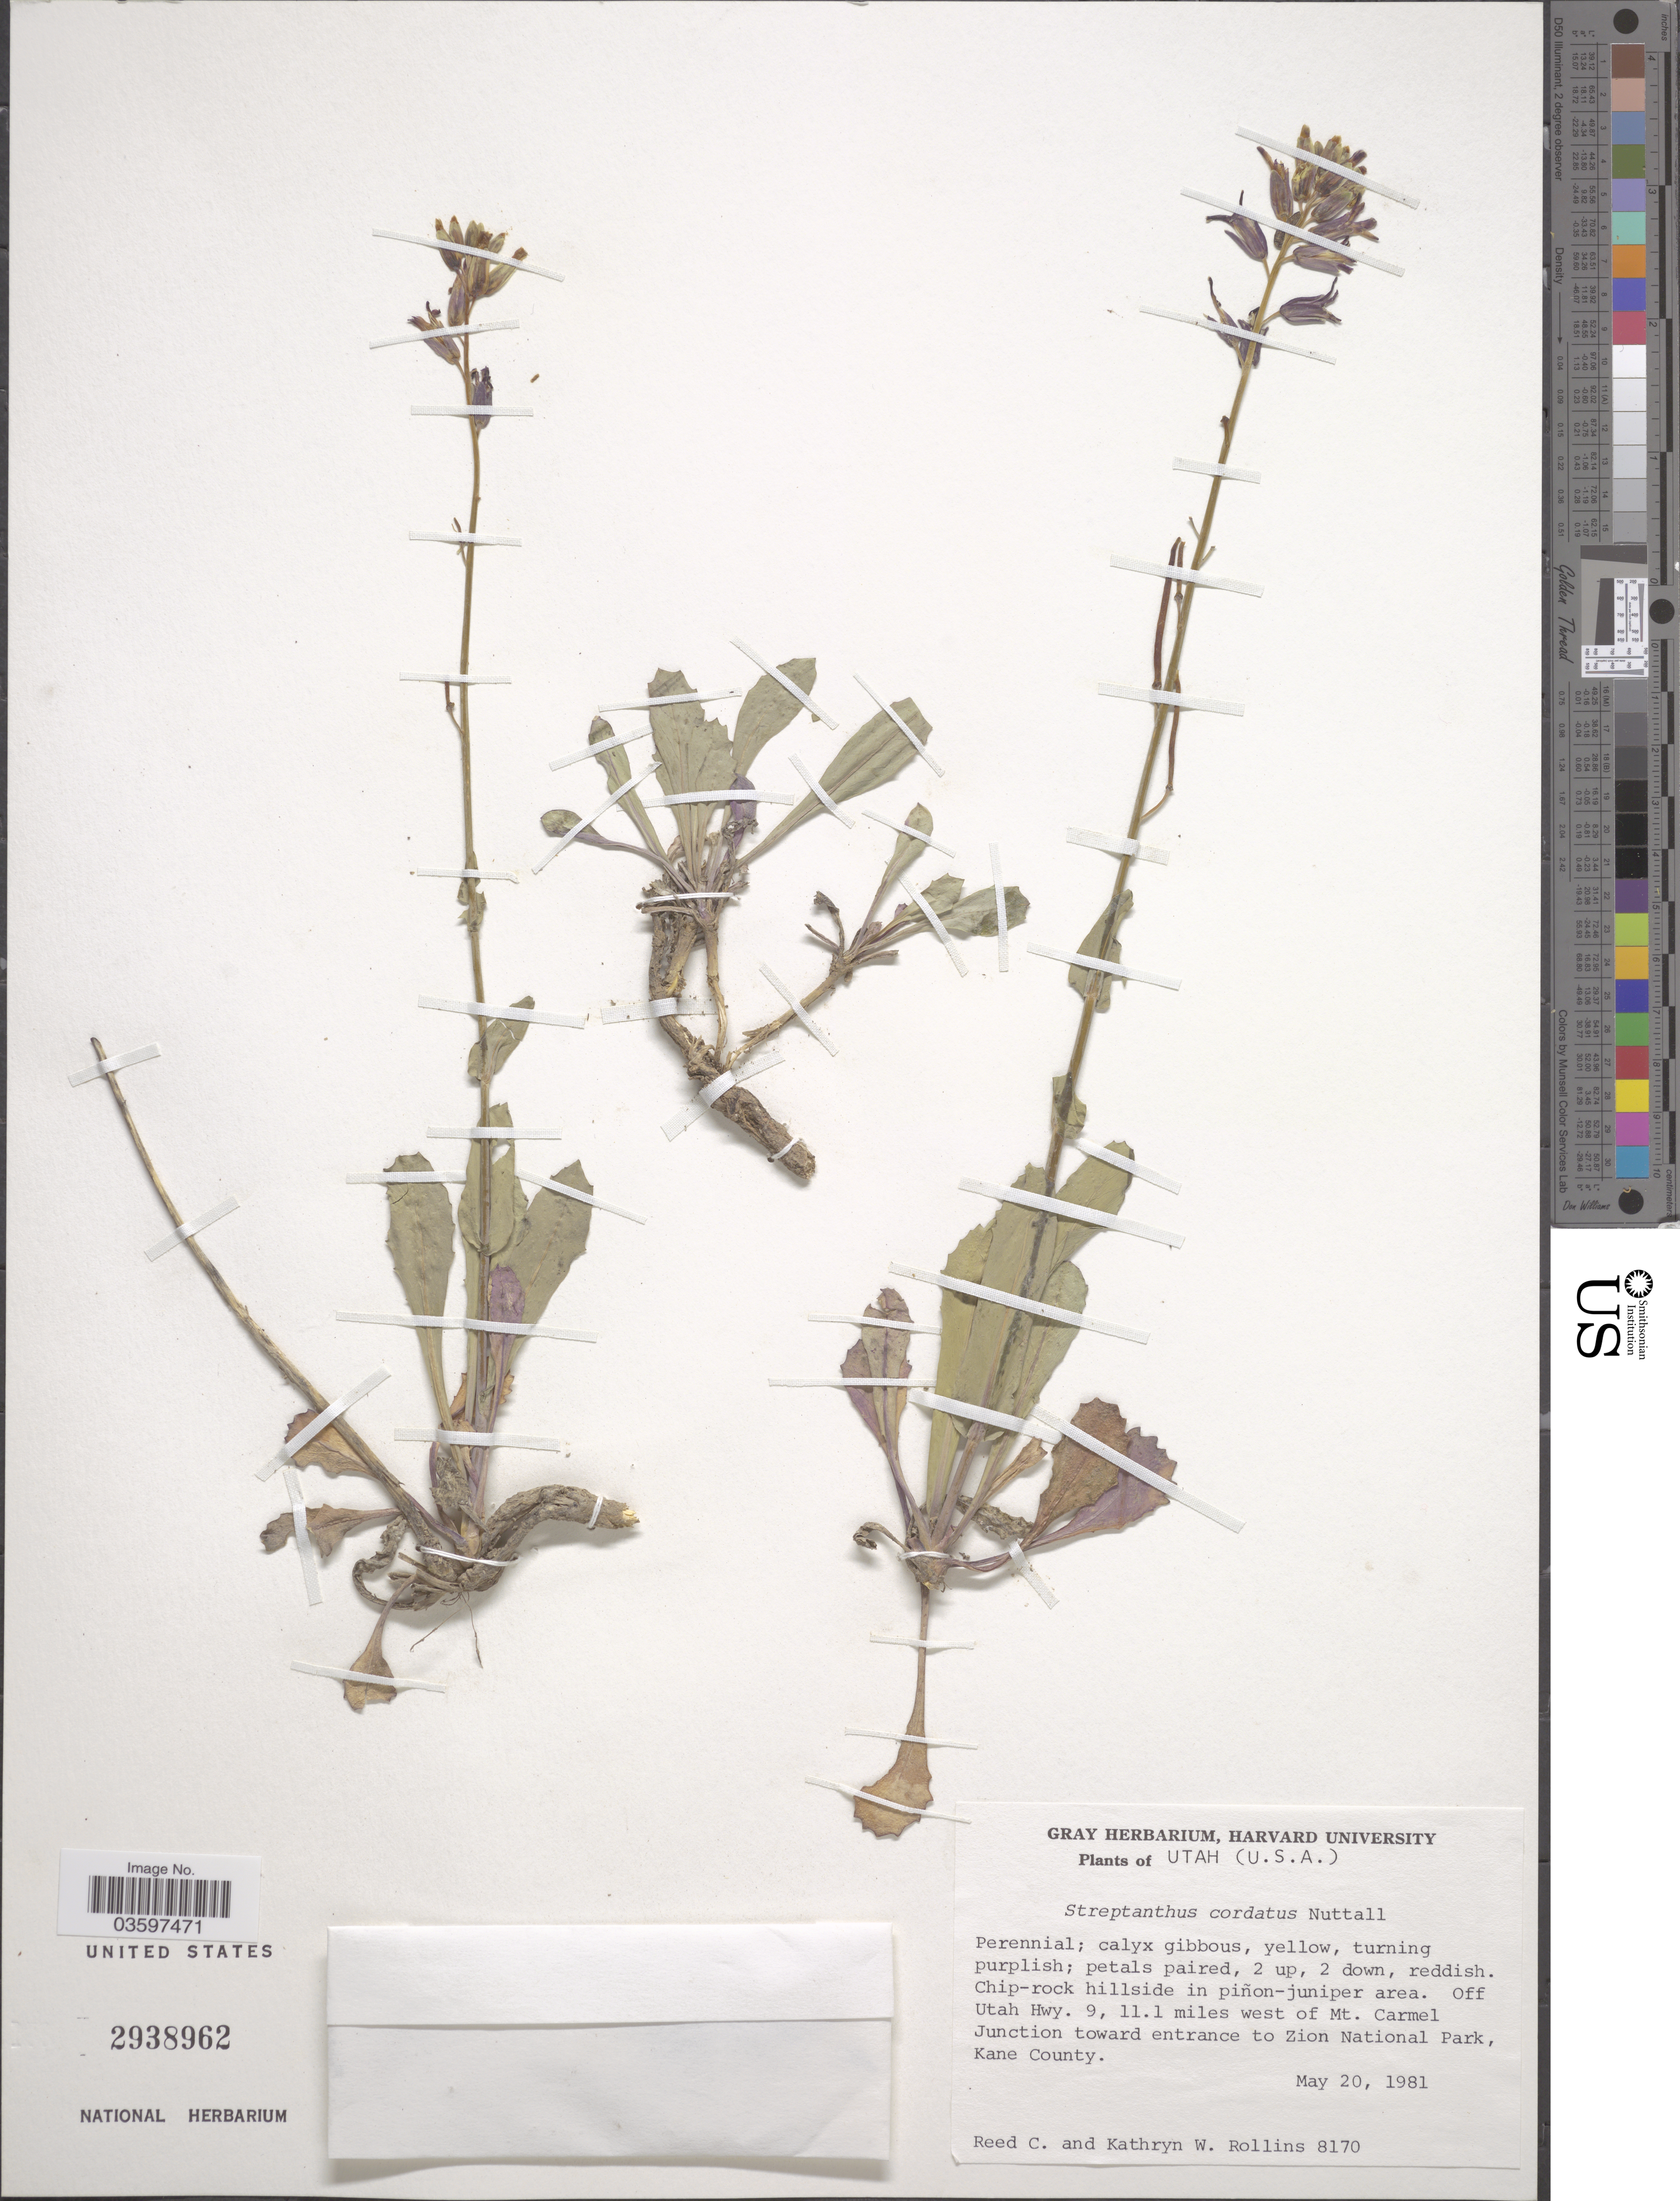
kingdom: Plantae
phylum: Tracheophyta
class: Magnoliopsida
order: Brassicales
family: Brassicaceae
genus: Streptanthus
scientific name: Streptanthus cordatus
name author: Nutt. ex Torr. & A. Gray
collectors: R. C. Rollins & K. W. Rollins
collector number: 8170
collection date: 1981-05-20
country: United States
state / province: Utah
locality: Off Utah Hwy. 9, 11.1 miles west of Mt. Carmel Junction toward entrance to Zion National Park, Kane County.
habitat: chip-rock hillside in pinon-juniper area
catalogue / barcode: US 2938962